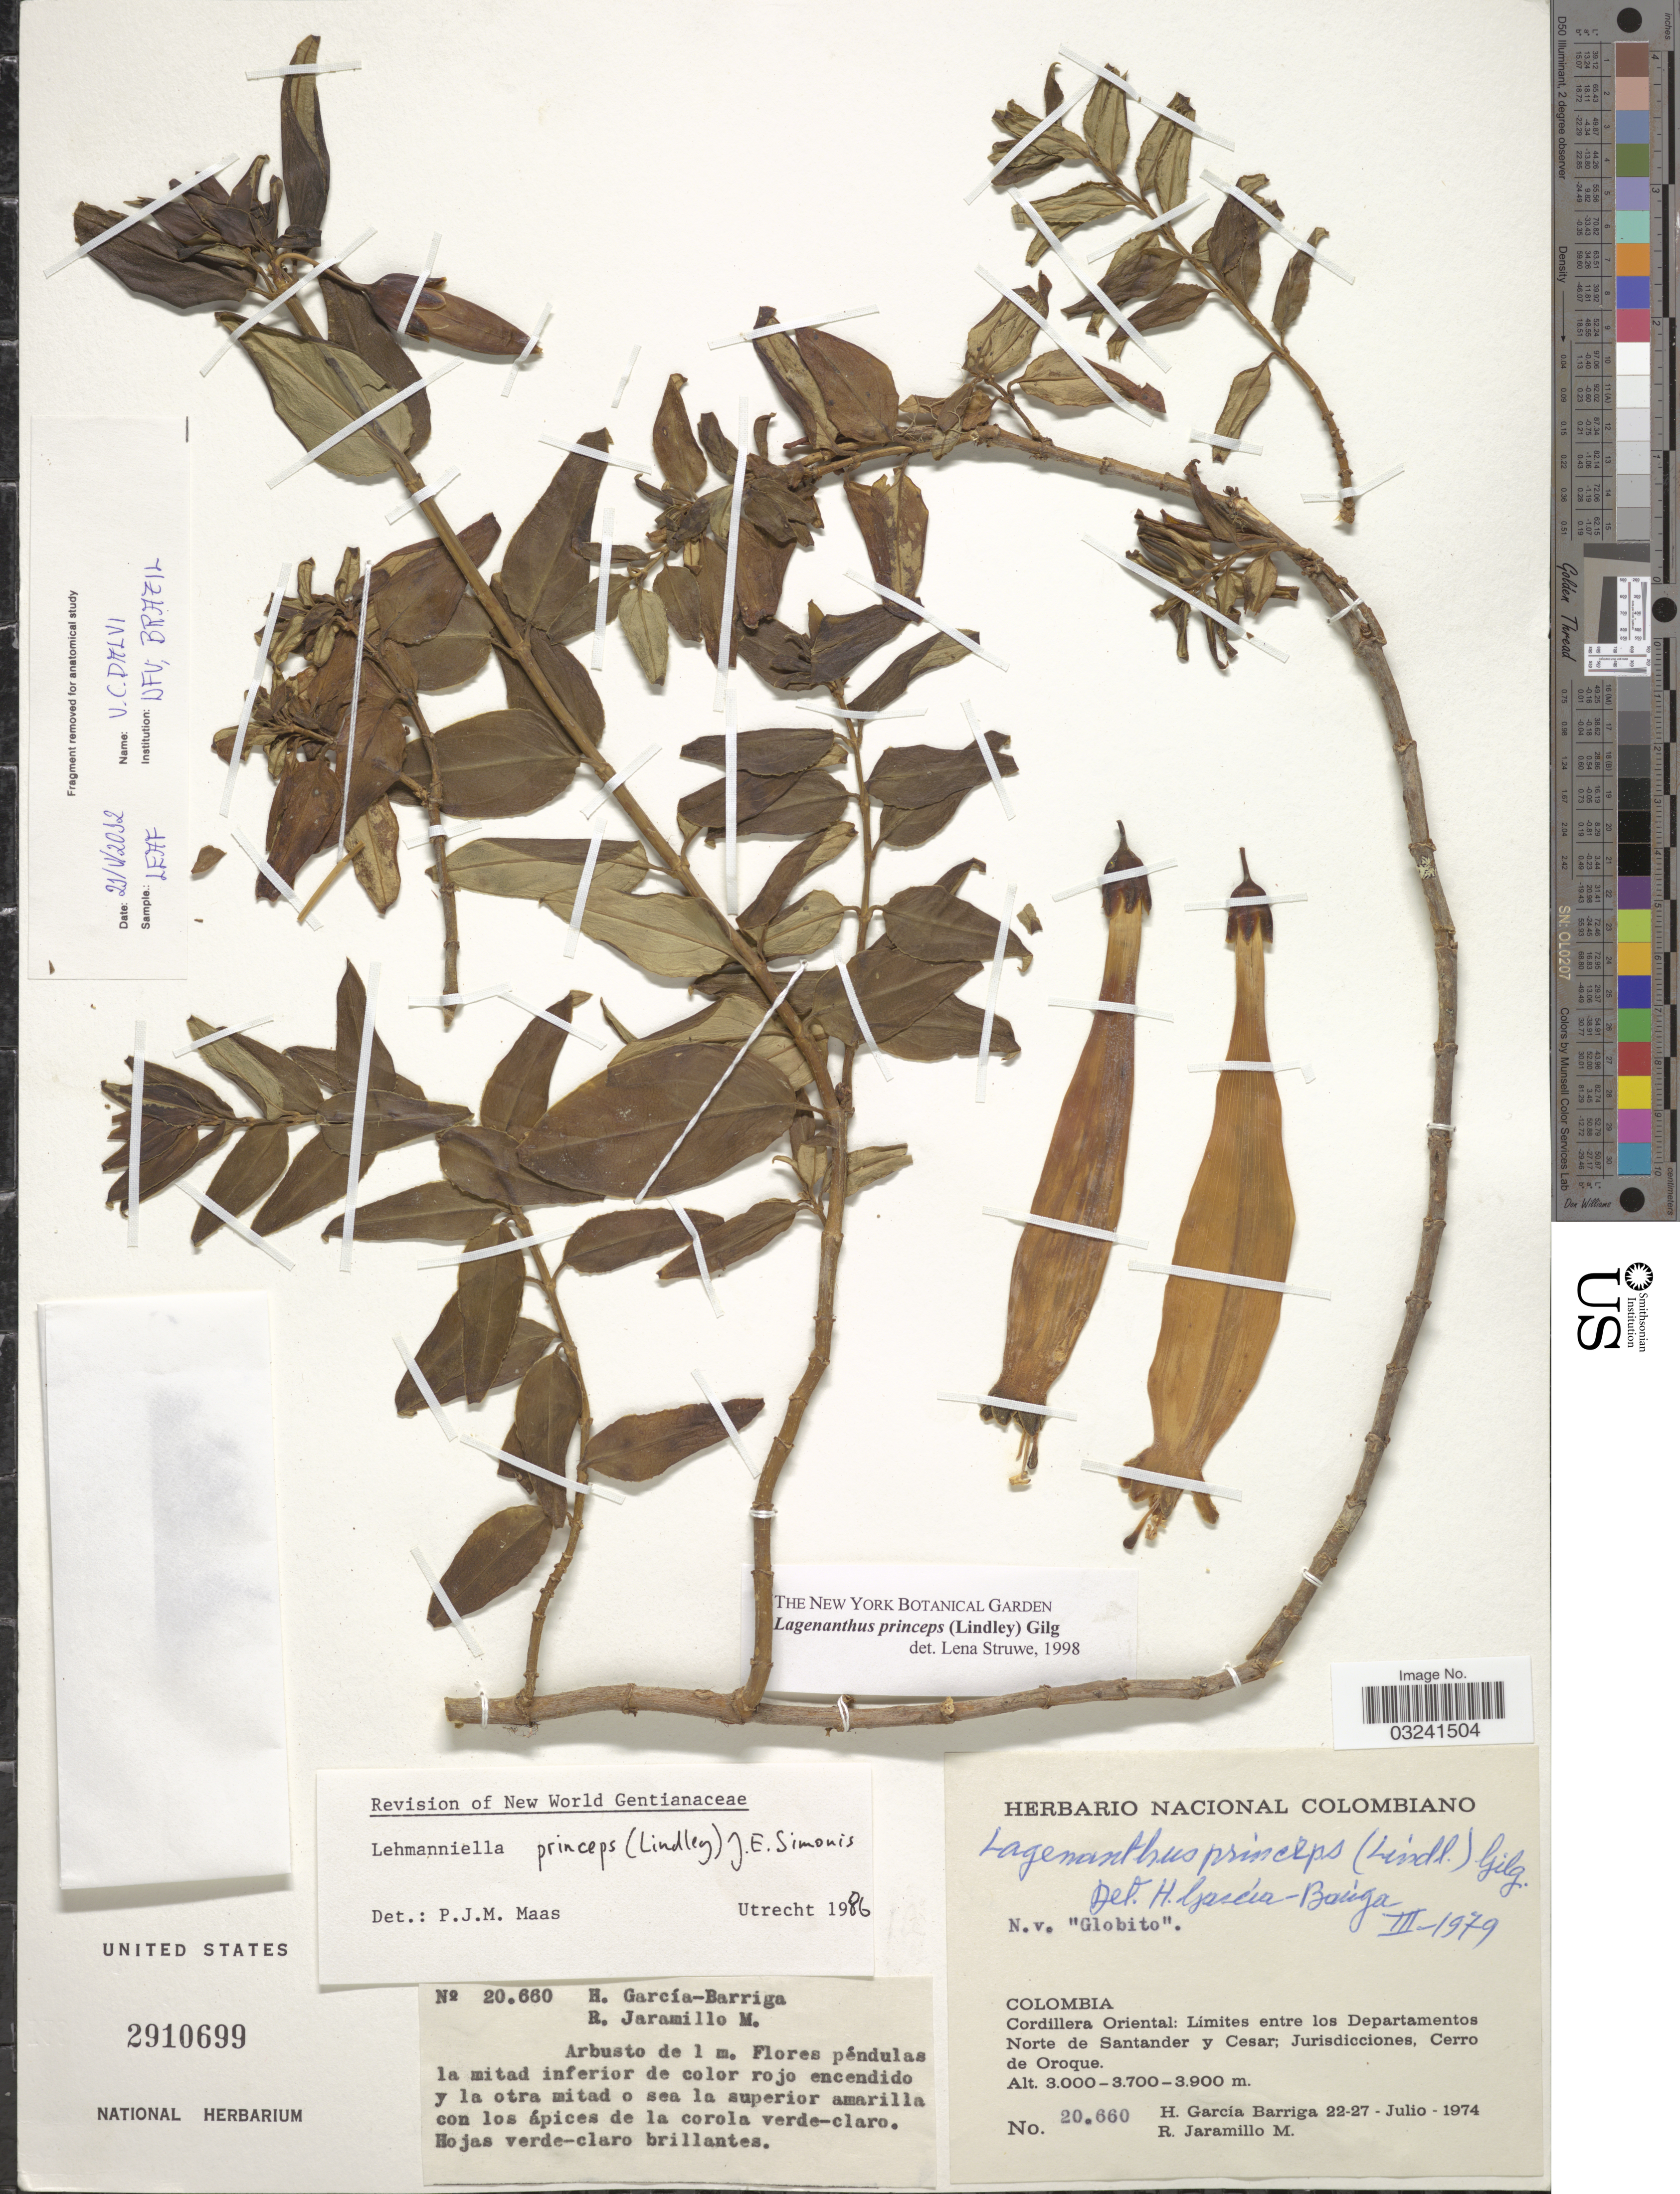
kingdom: Plantae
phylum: Tracheophyta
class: Magnoliopsida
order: Gentianales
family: Gentianaceae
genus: Lagenanthus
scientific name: Lagenanthus princeps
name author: (Lindl.) Gilg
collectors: H. García Barriga & R. Jaramillo M.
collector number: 20660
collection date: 1974-07-22/1974-07-27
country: Colombia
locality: Cordillera Oriental: Limites entre los Departamentos Norte de Santander y Cesar: Jurisdicciones, Cerro de Oroque.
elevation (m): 3000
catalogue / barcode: US 2910699